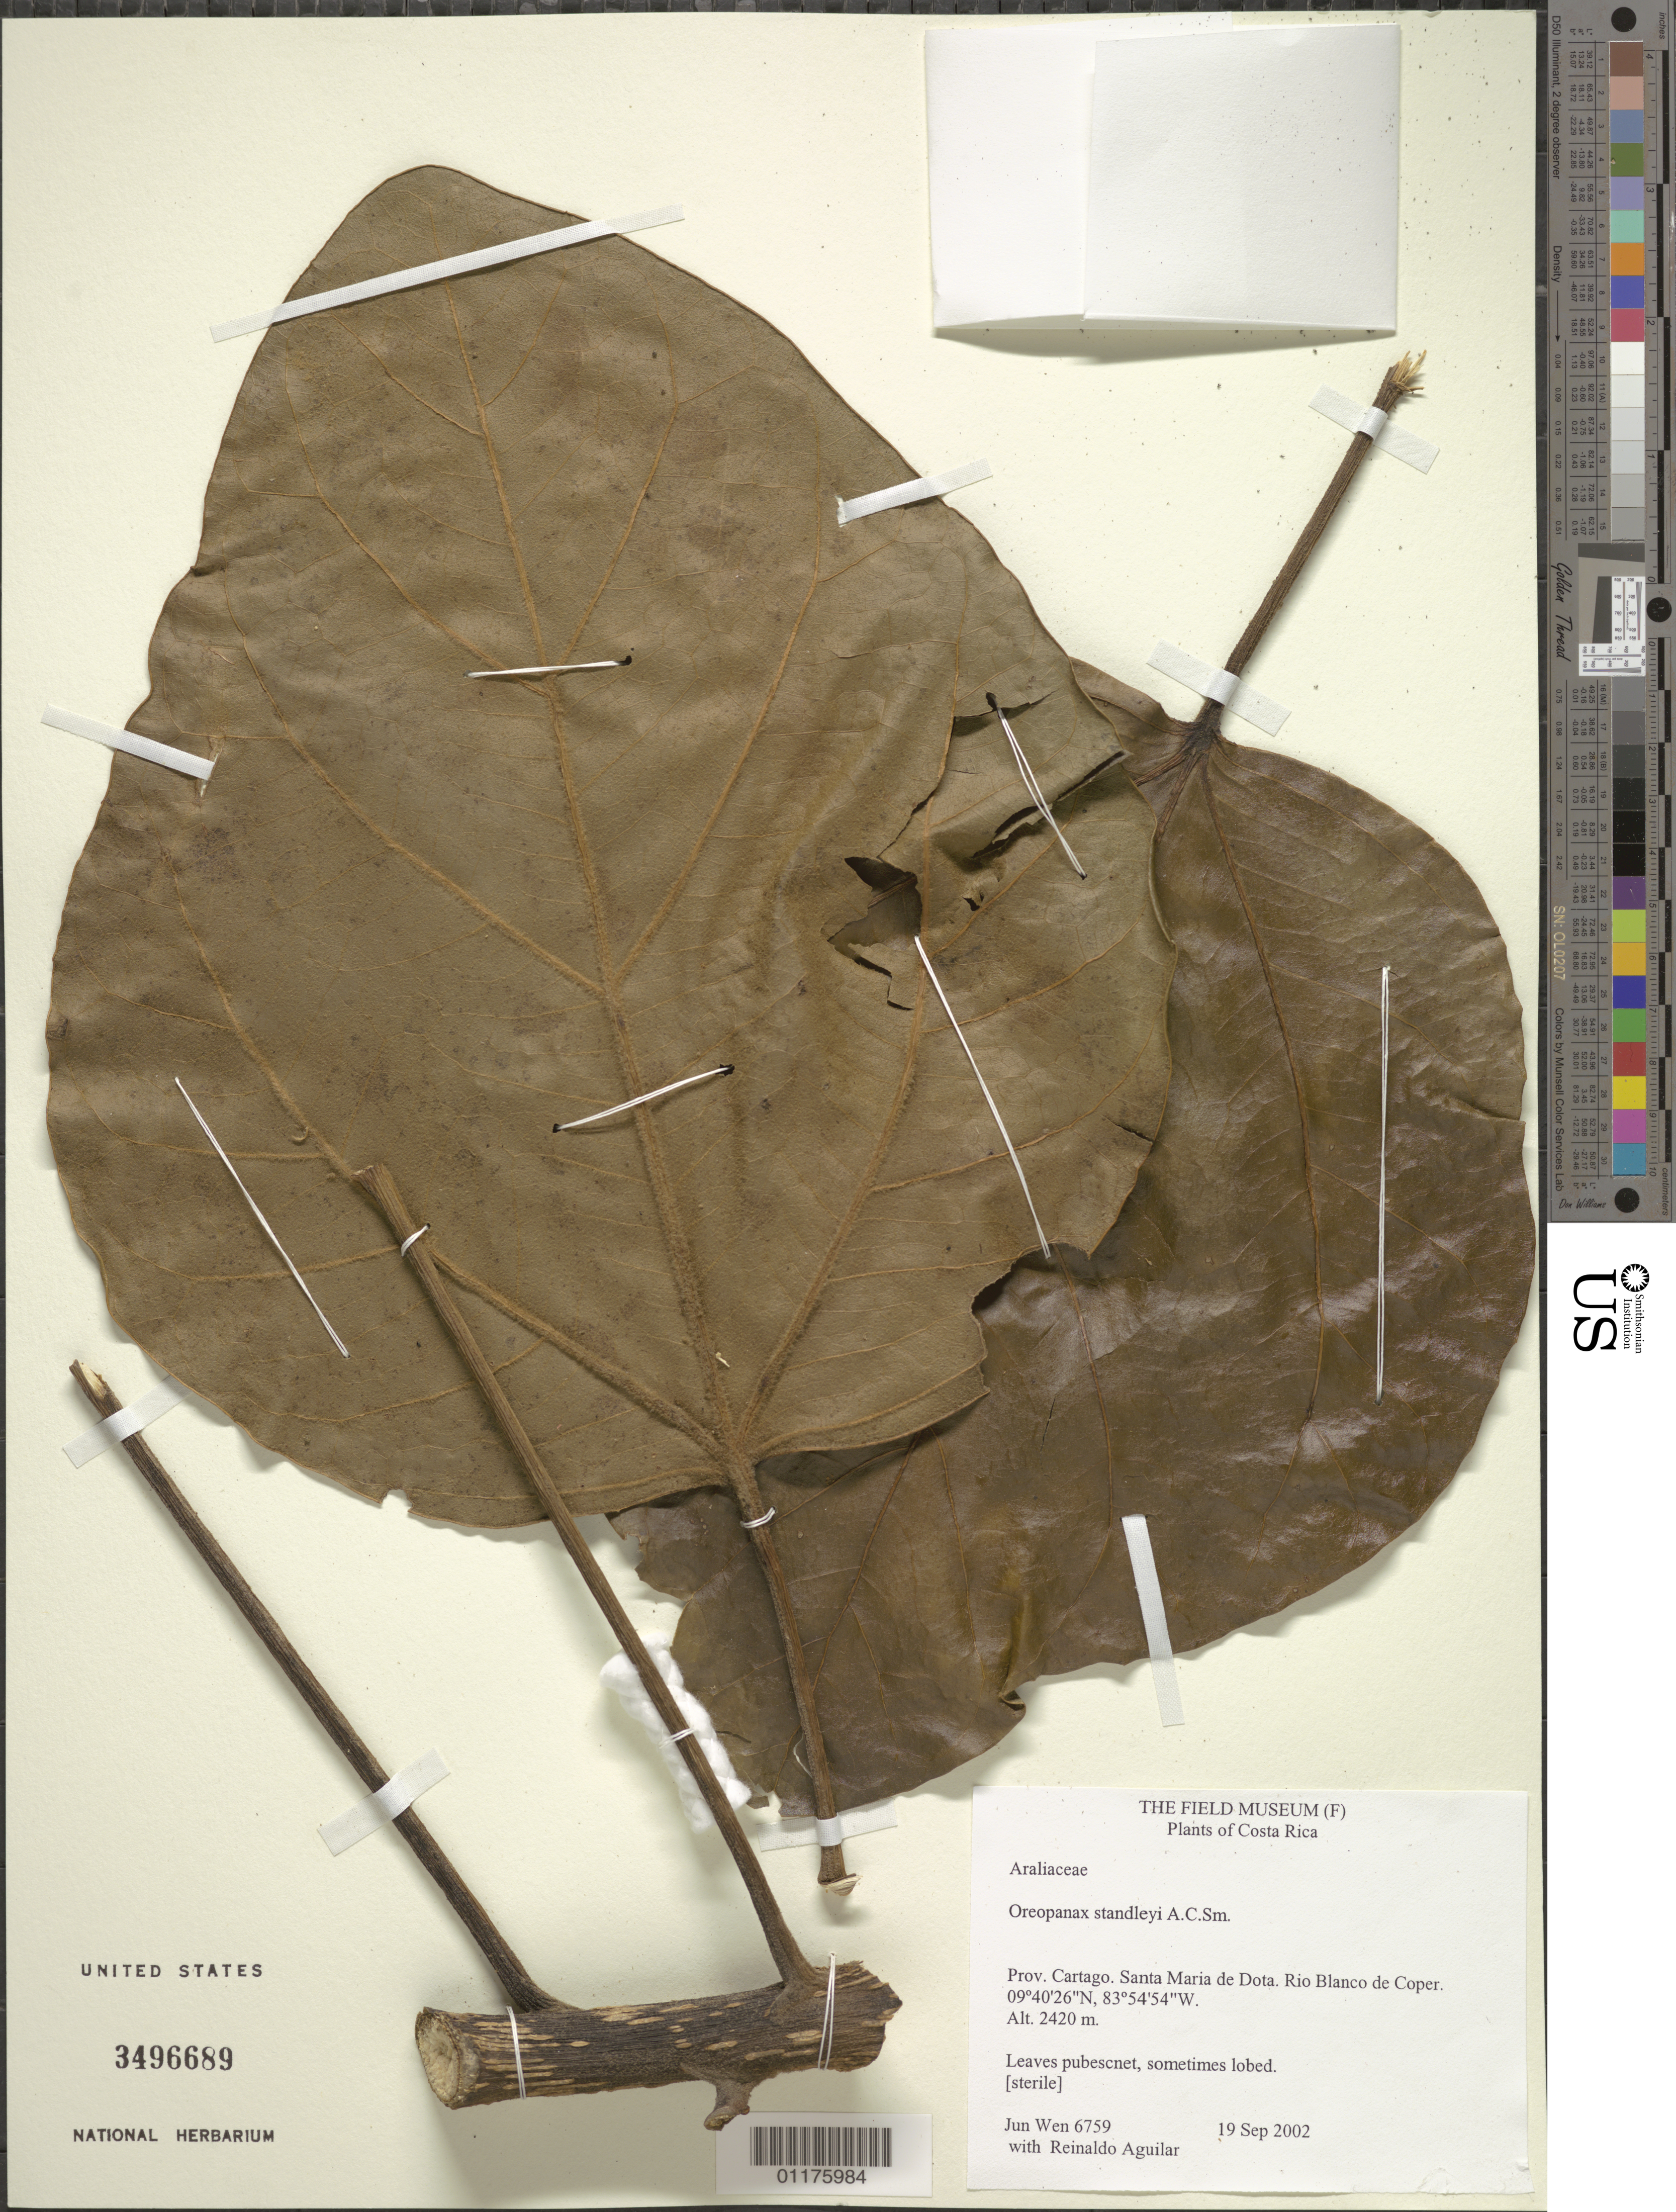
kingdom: Plantae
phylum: Tracheophyta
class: Magnoliopsida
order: Apiales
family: Araliaceae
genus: Oreopanax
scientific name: Oreopanax standleyi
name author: A.C. Sm.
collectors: J. Wen & R. Aguilar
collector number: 6759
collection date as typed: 19 Sep 2002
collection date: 2002-09-19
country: Costa Rica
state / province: Cartago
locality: Santa Maria de Dota. Rio Blanco de Coper.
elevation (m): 2420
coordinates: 9 40 26 N, 83 54 54 W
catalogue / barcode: US 3496689